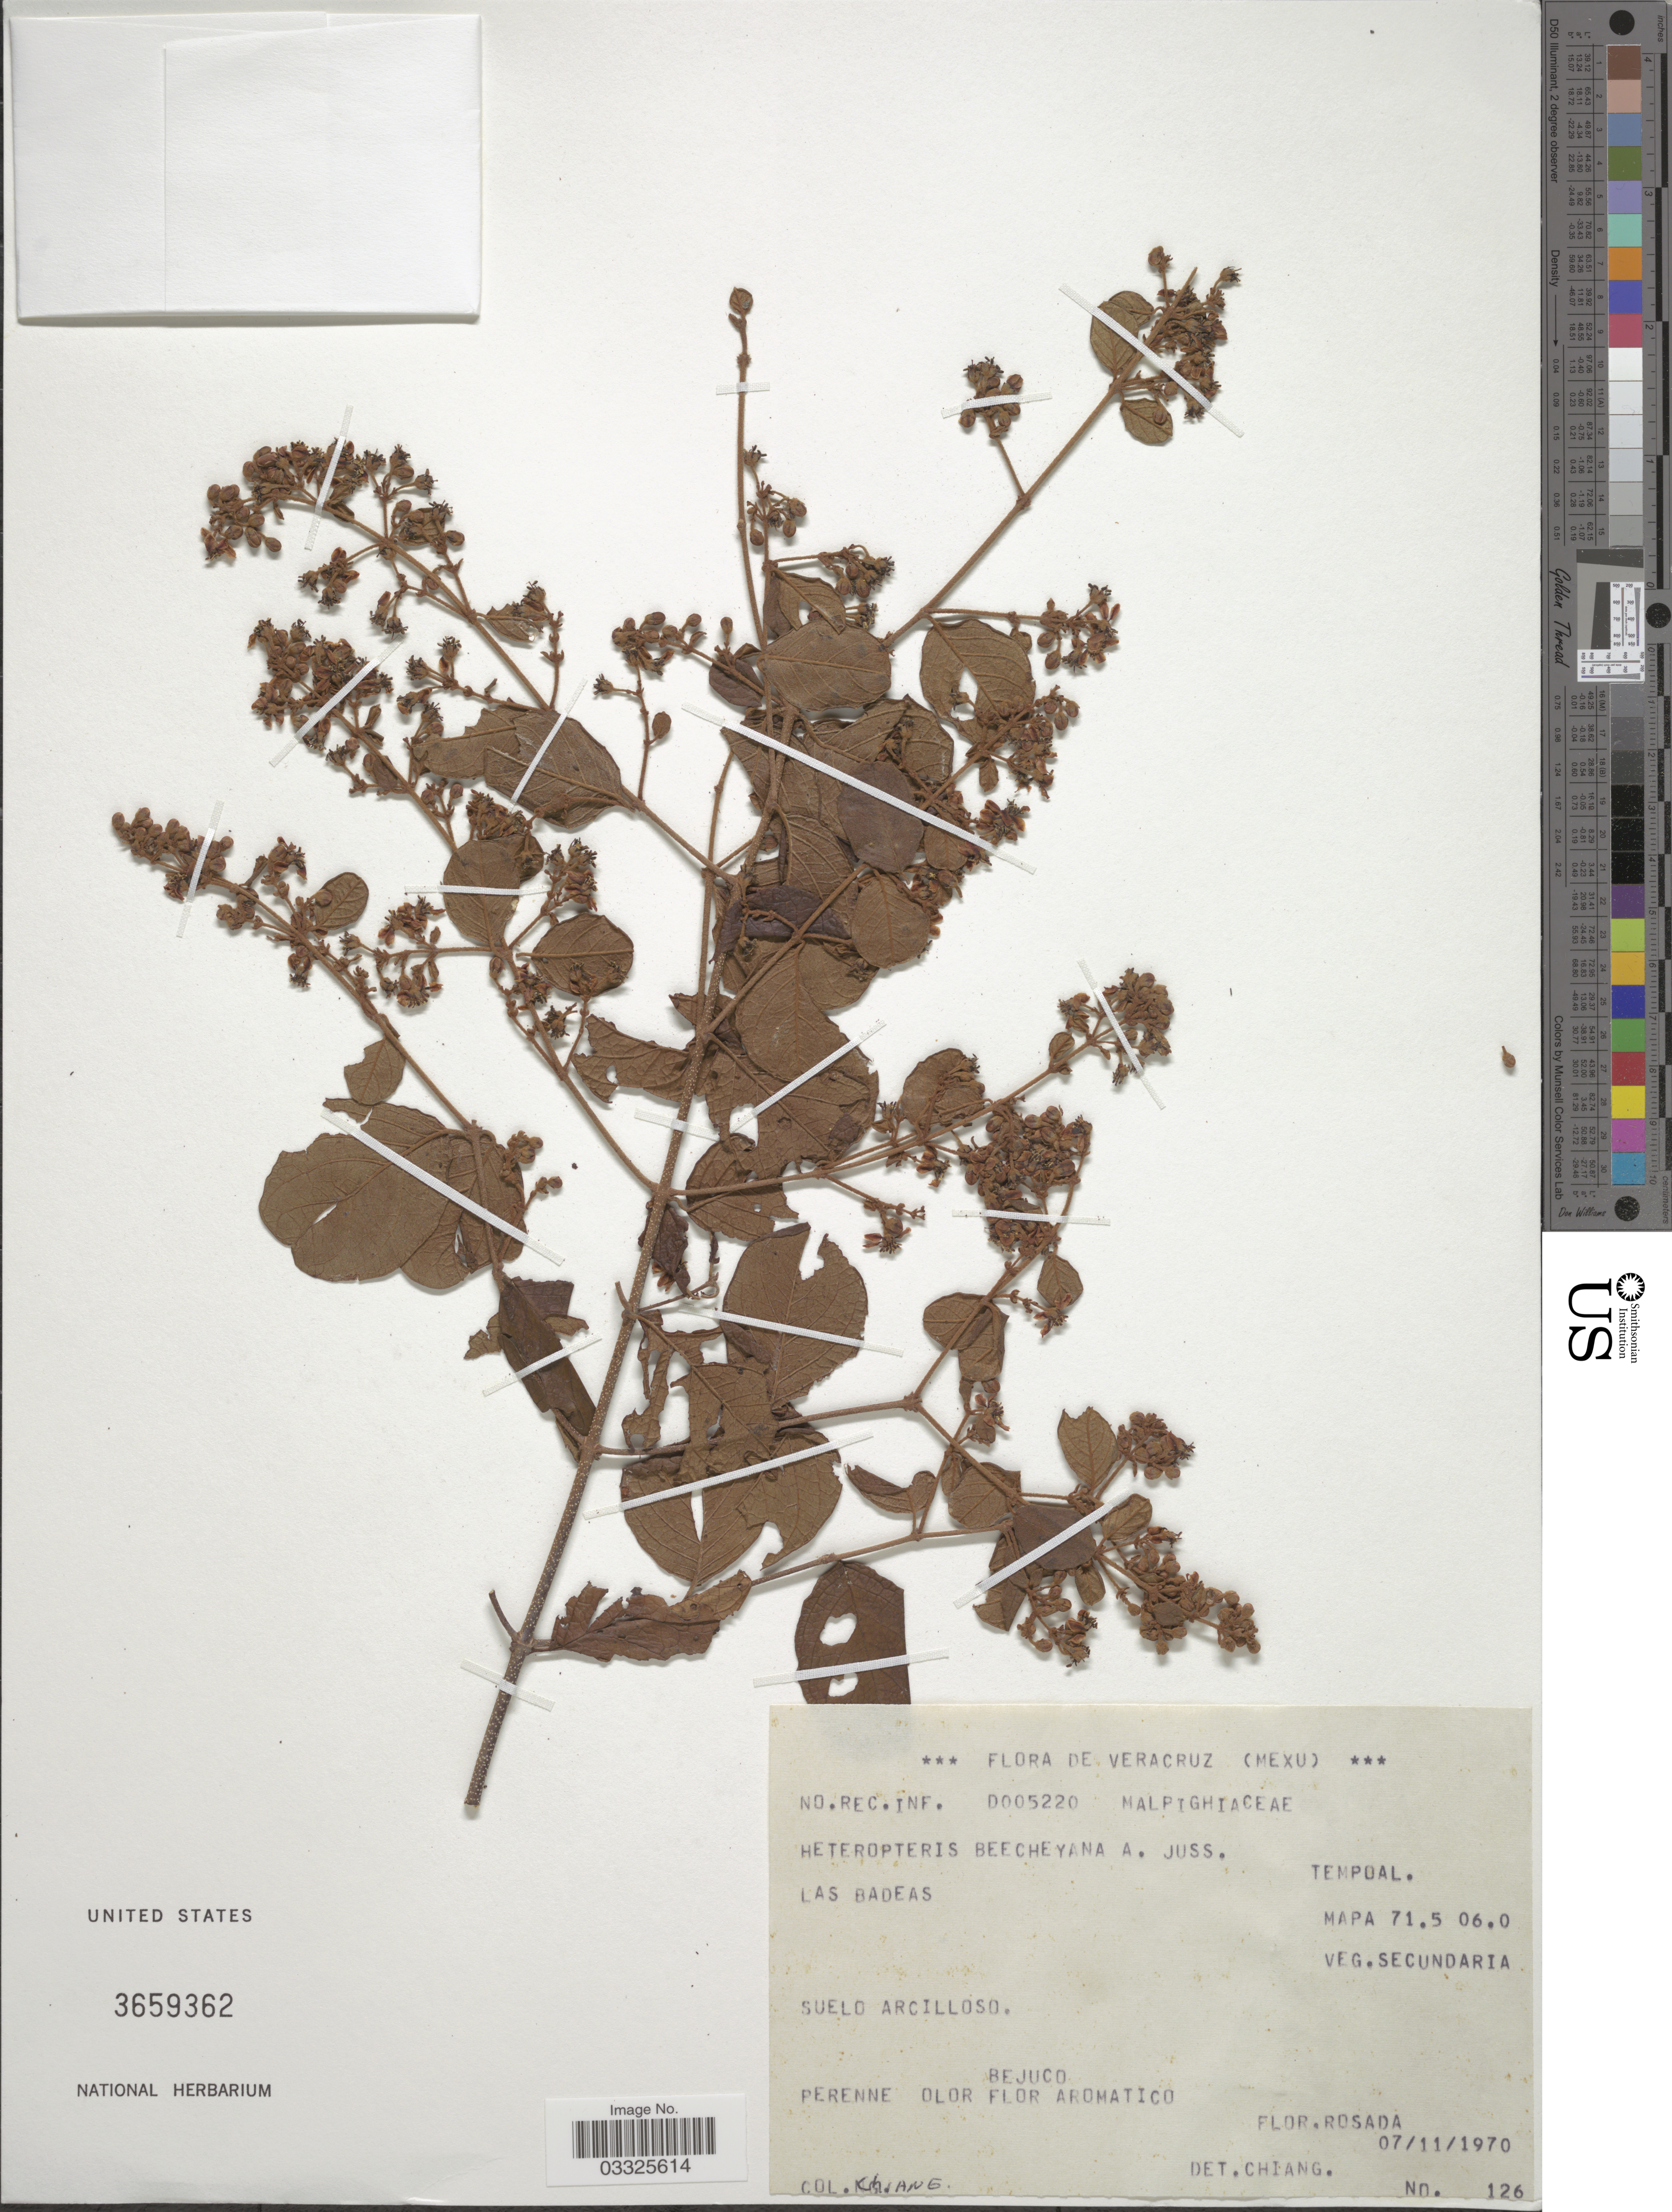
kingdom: Plantae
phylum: Tracheophyta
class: Magnoliopsida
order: Malpighiales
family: Malpighiaceae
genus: Heteropterys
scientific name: Heteropterys beecheyana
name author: A. Juss.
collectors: -. Chiang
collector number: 126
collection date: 1970-11-07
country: Mexico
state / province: Veracruz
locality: Veracruz. Las Badeas, Mapa 71.5 06.0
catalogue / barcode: US 3659362